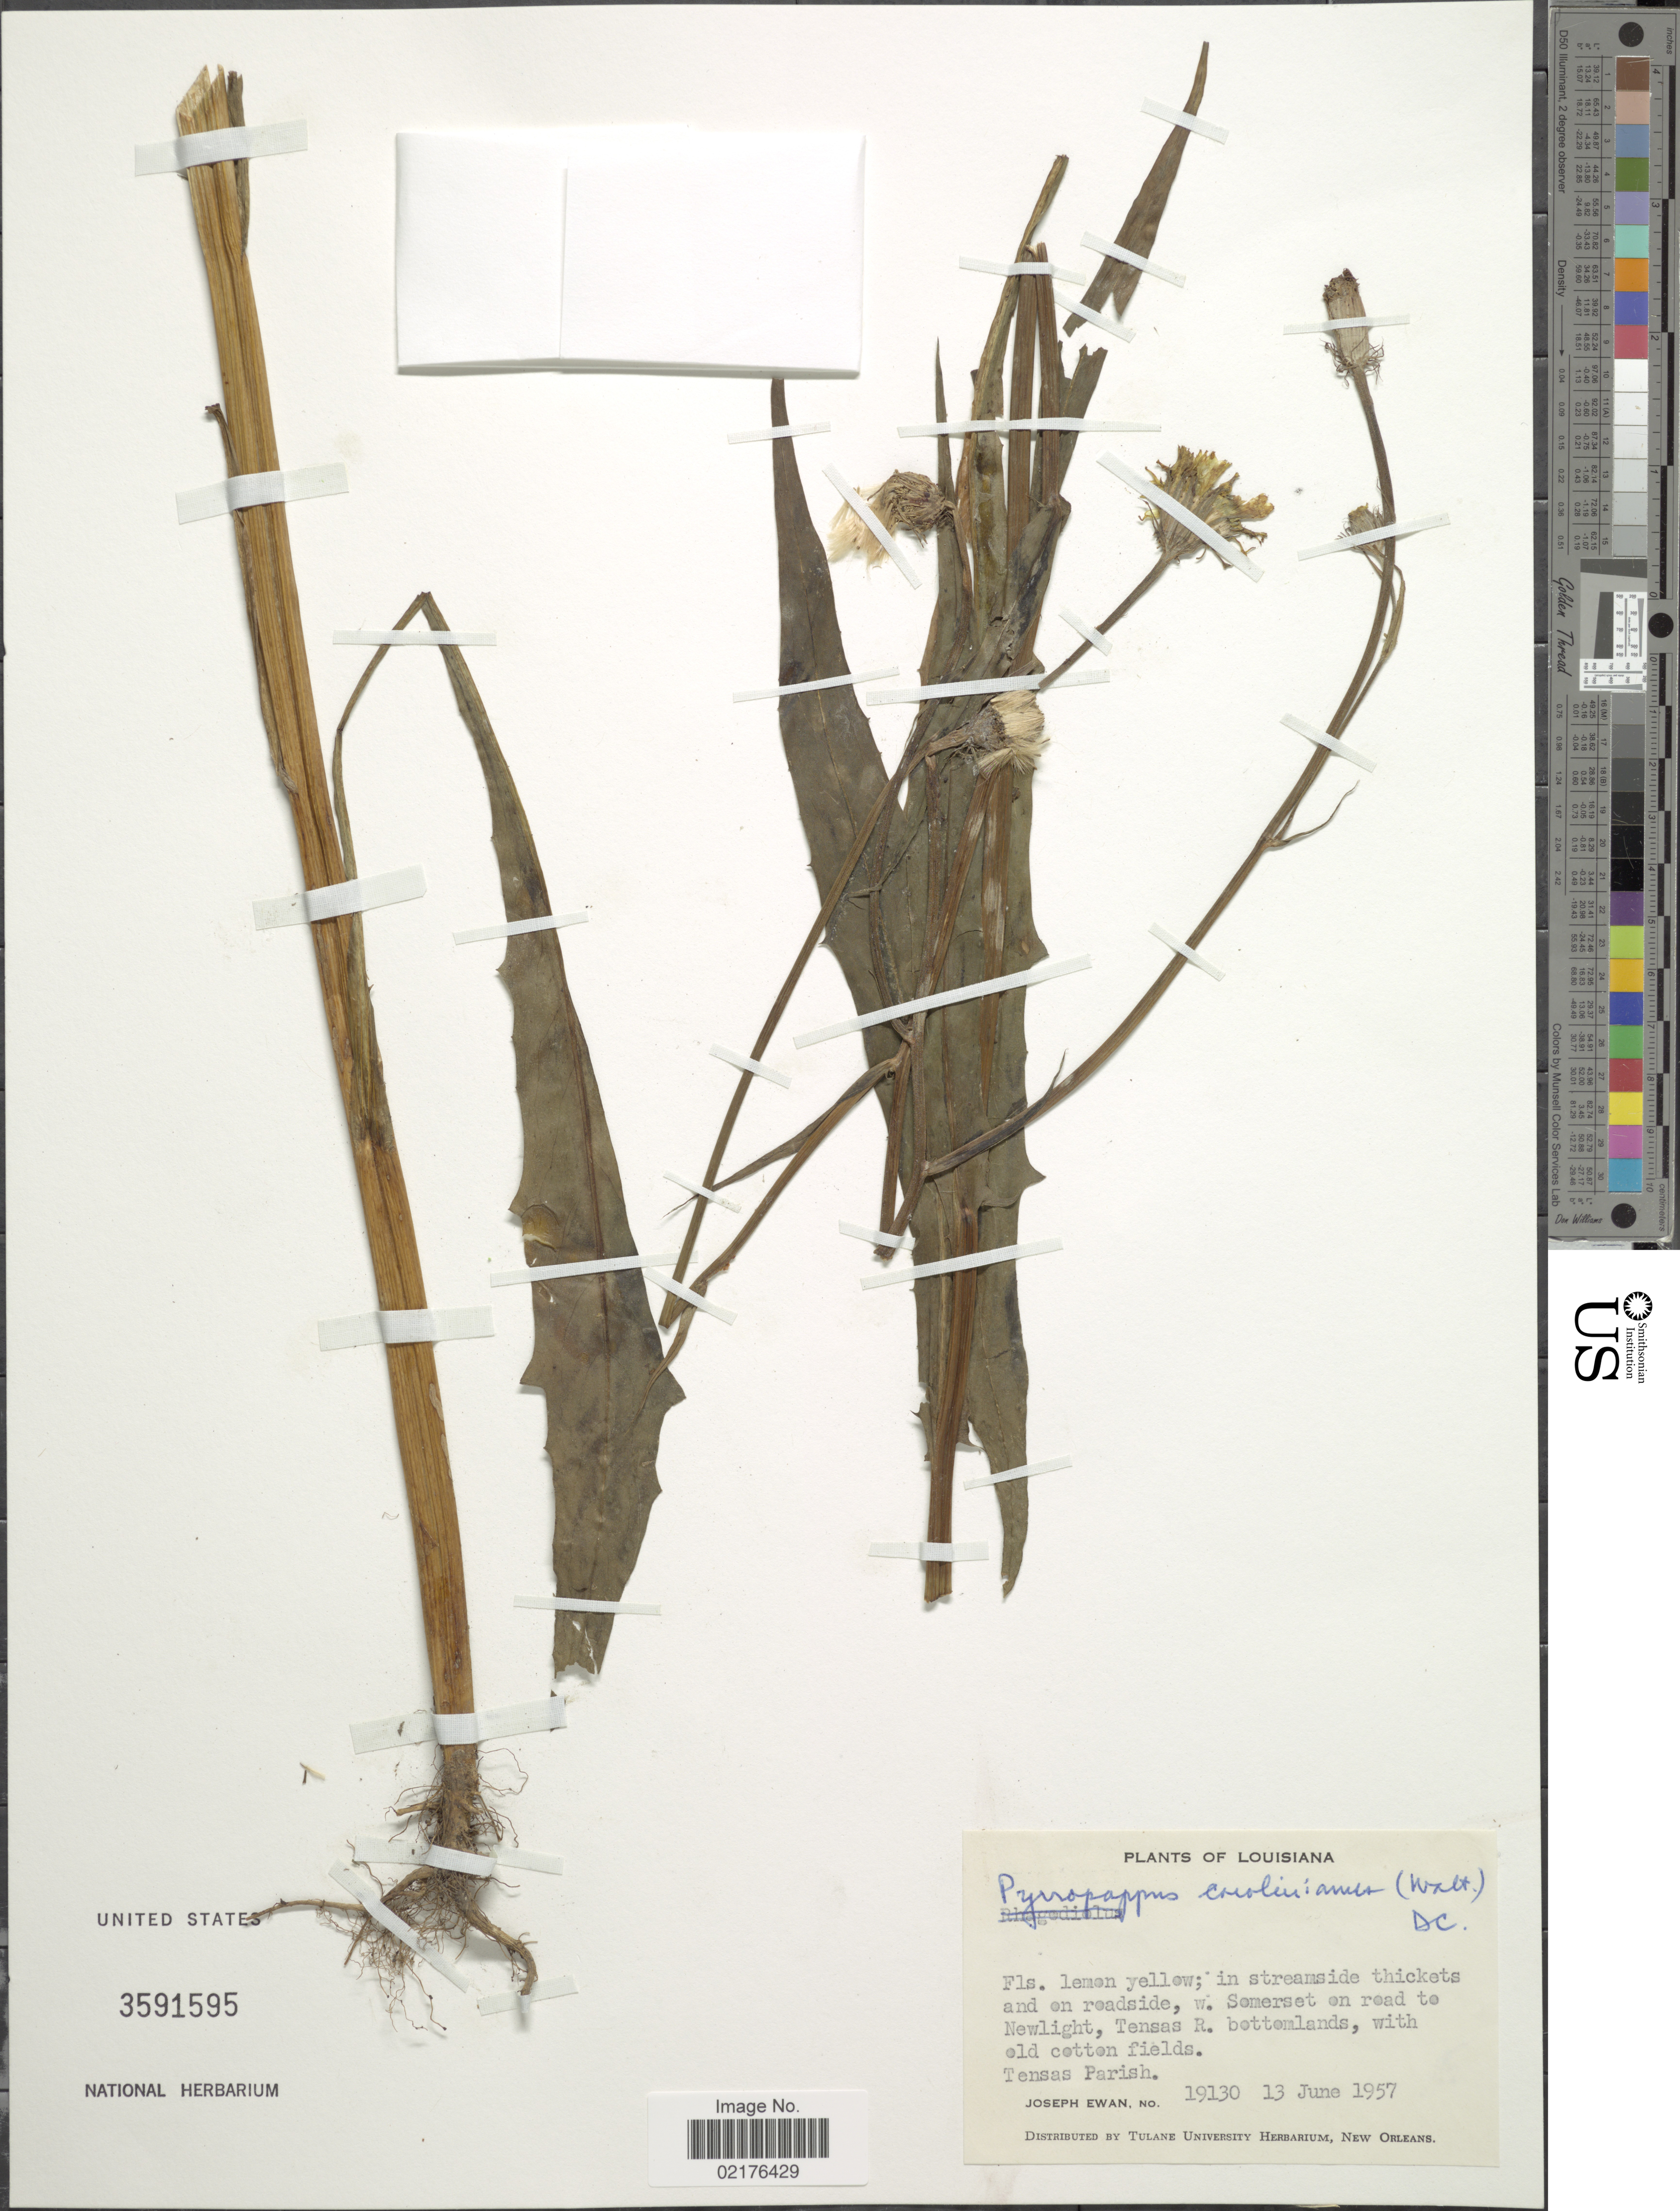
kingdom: Plantae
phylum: Tracheophyta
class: Magnoliopsida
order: Asterales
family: Asteraceae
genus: Pyrrhopappus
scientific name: Pyrrhopappus carolinianus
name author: (Walter) DC.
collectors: J. A. Ewan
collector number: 19130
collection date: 1957-06-13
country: United States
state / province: Louisiana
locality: W. Somerset on road to Newlight, Tensas R. bottomlands, with old cotton fields, Tensas Parish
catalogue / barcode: US 3591595